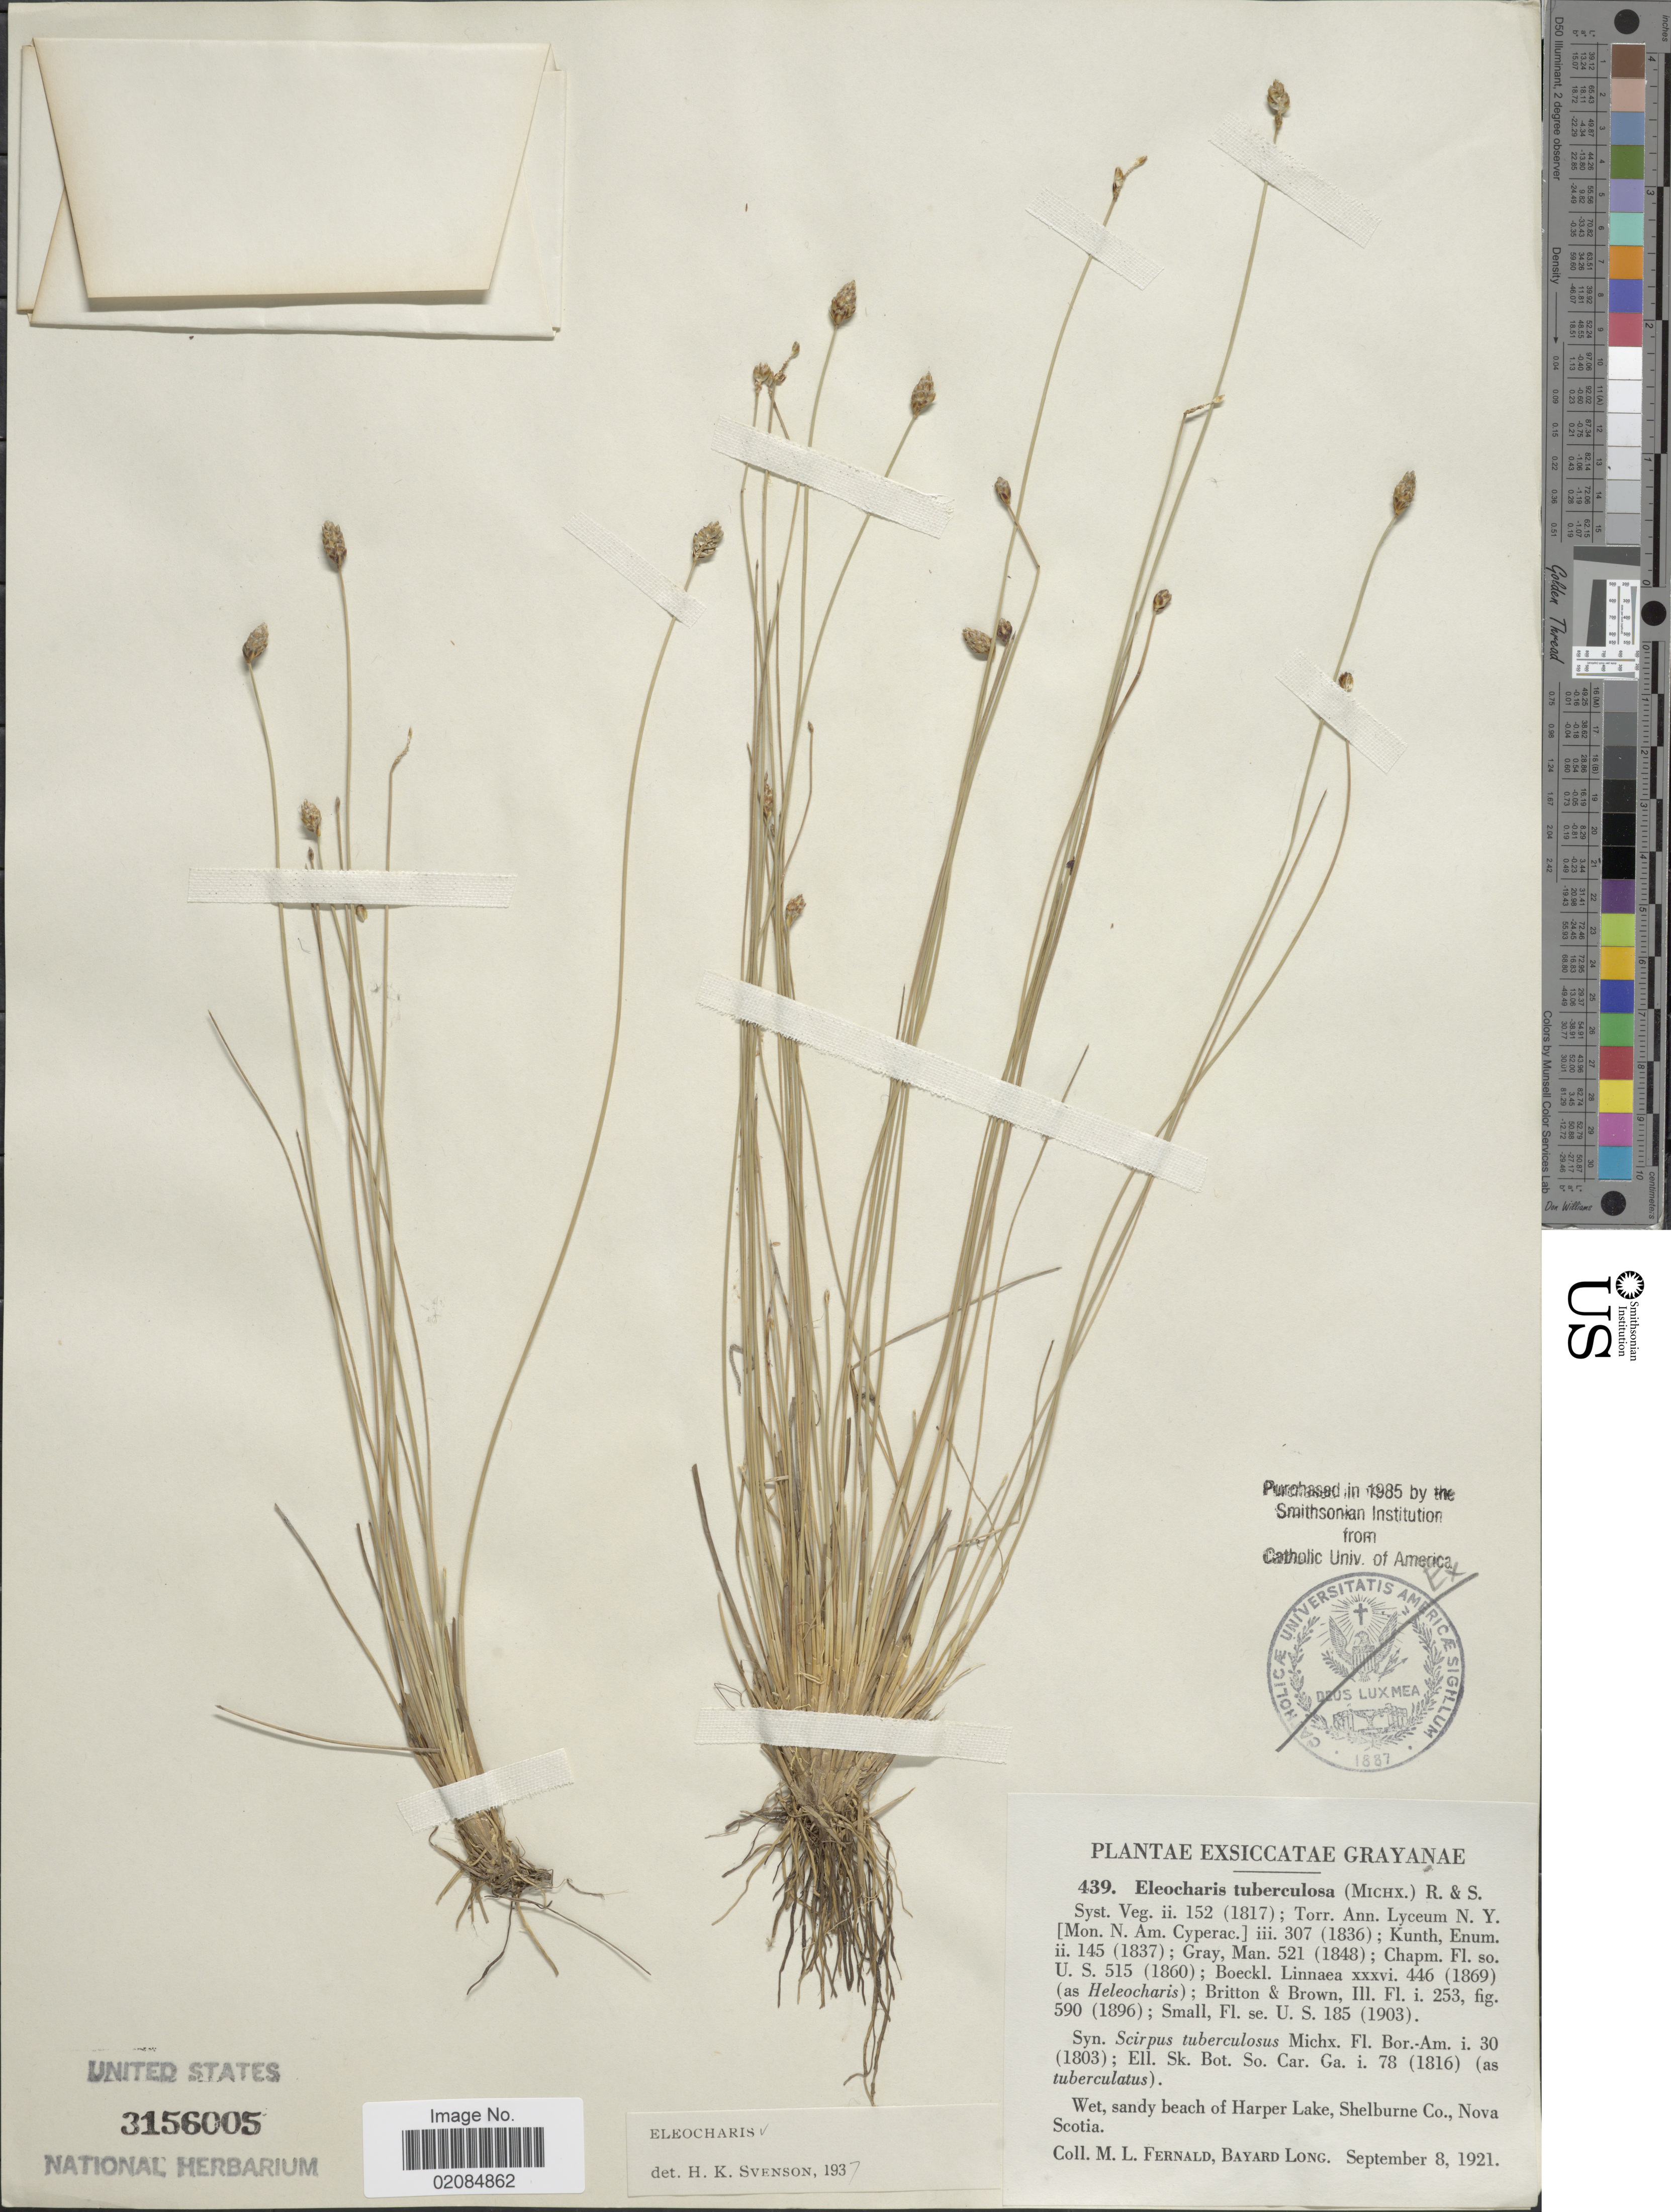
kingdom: Plantae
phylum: Tracheophyta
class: Liliopsida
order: Poales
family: Cyperaceae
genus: Eleocharis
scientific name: Eleocharis tuberculosa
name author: (Michx.) Roem. & Schult.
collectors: M. L. Fernald & B. Long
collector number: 439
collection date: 1921-09-08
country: Canada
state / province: Nova Scotia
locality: Grayanae. Wet, sandy beach of Harper Lake, Shelburne Co.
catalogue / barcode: US 3156005